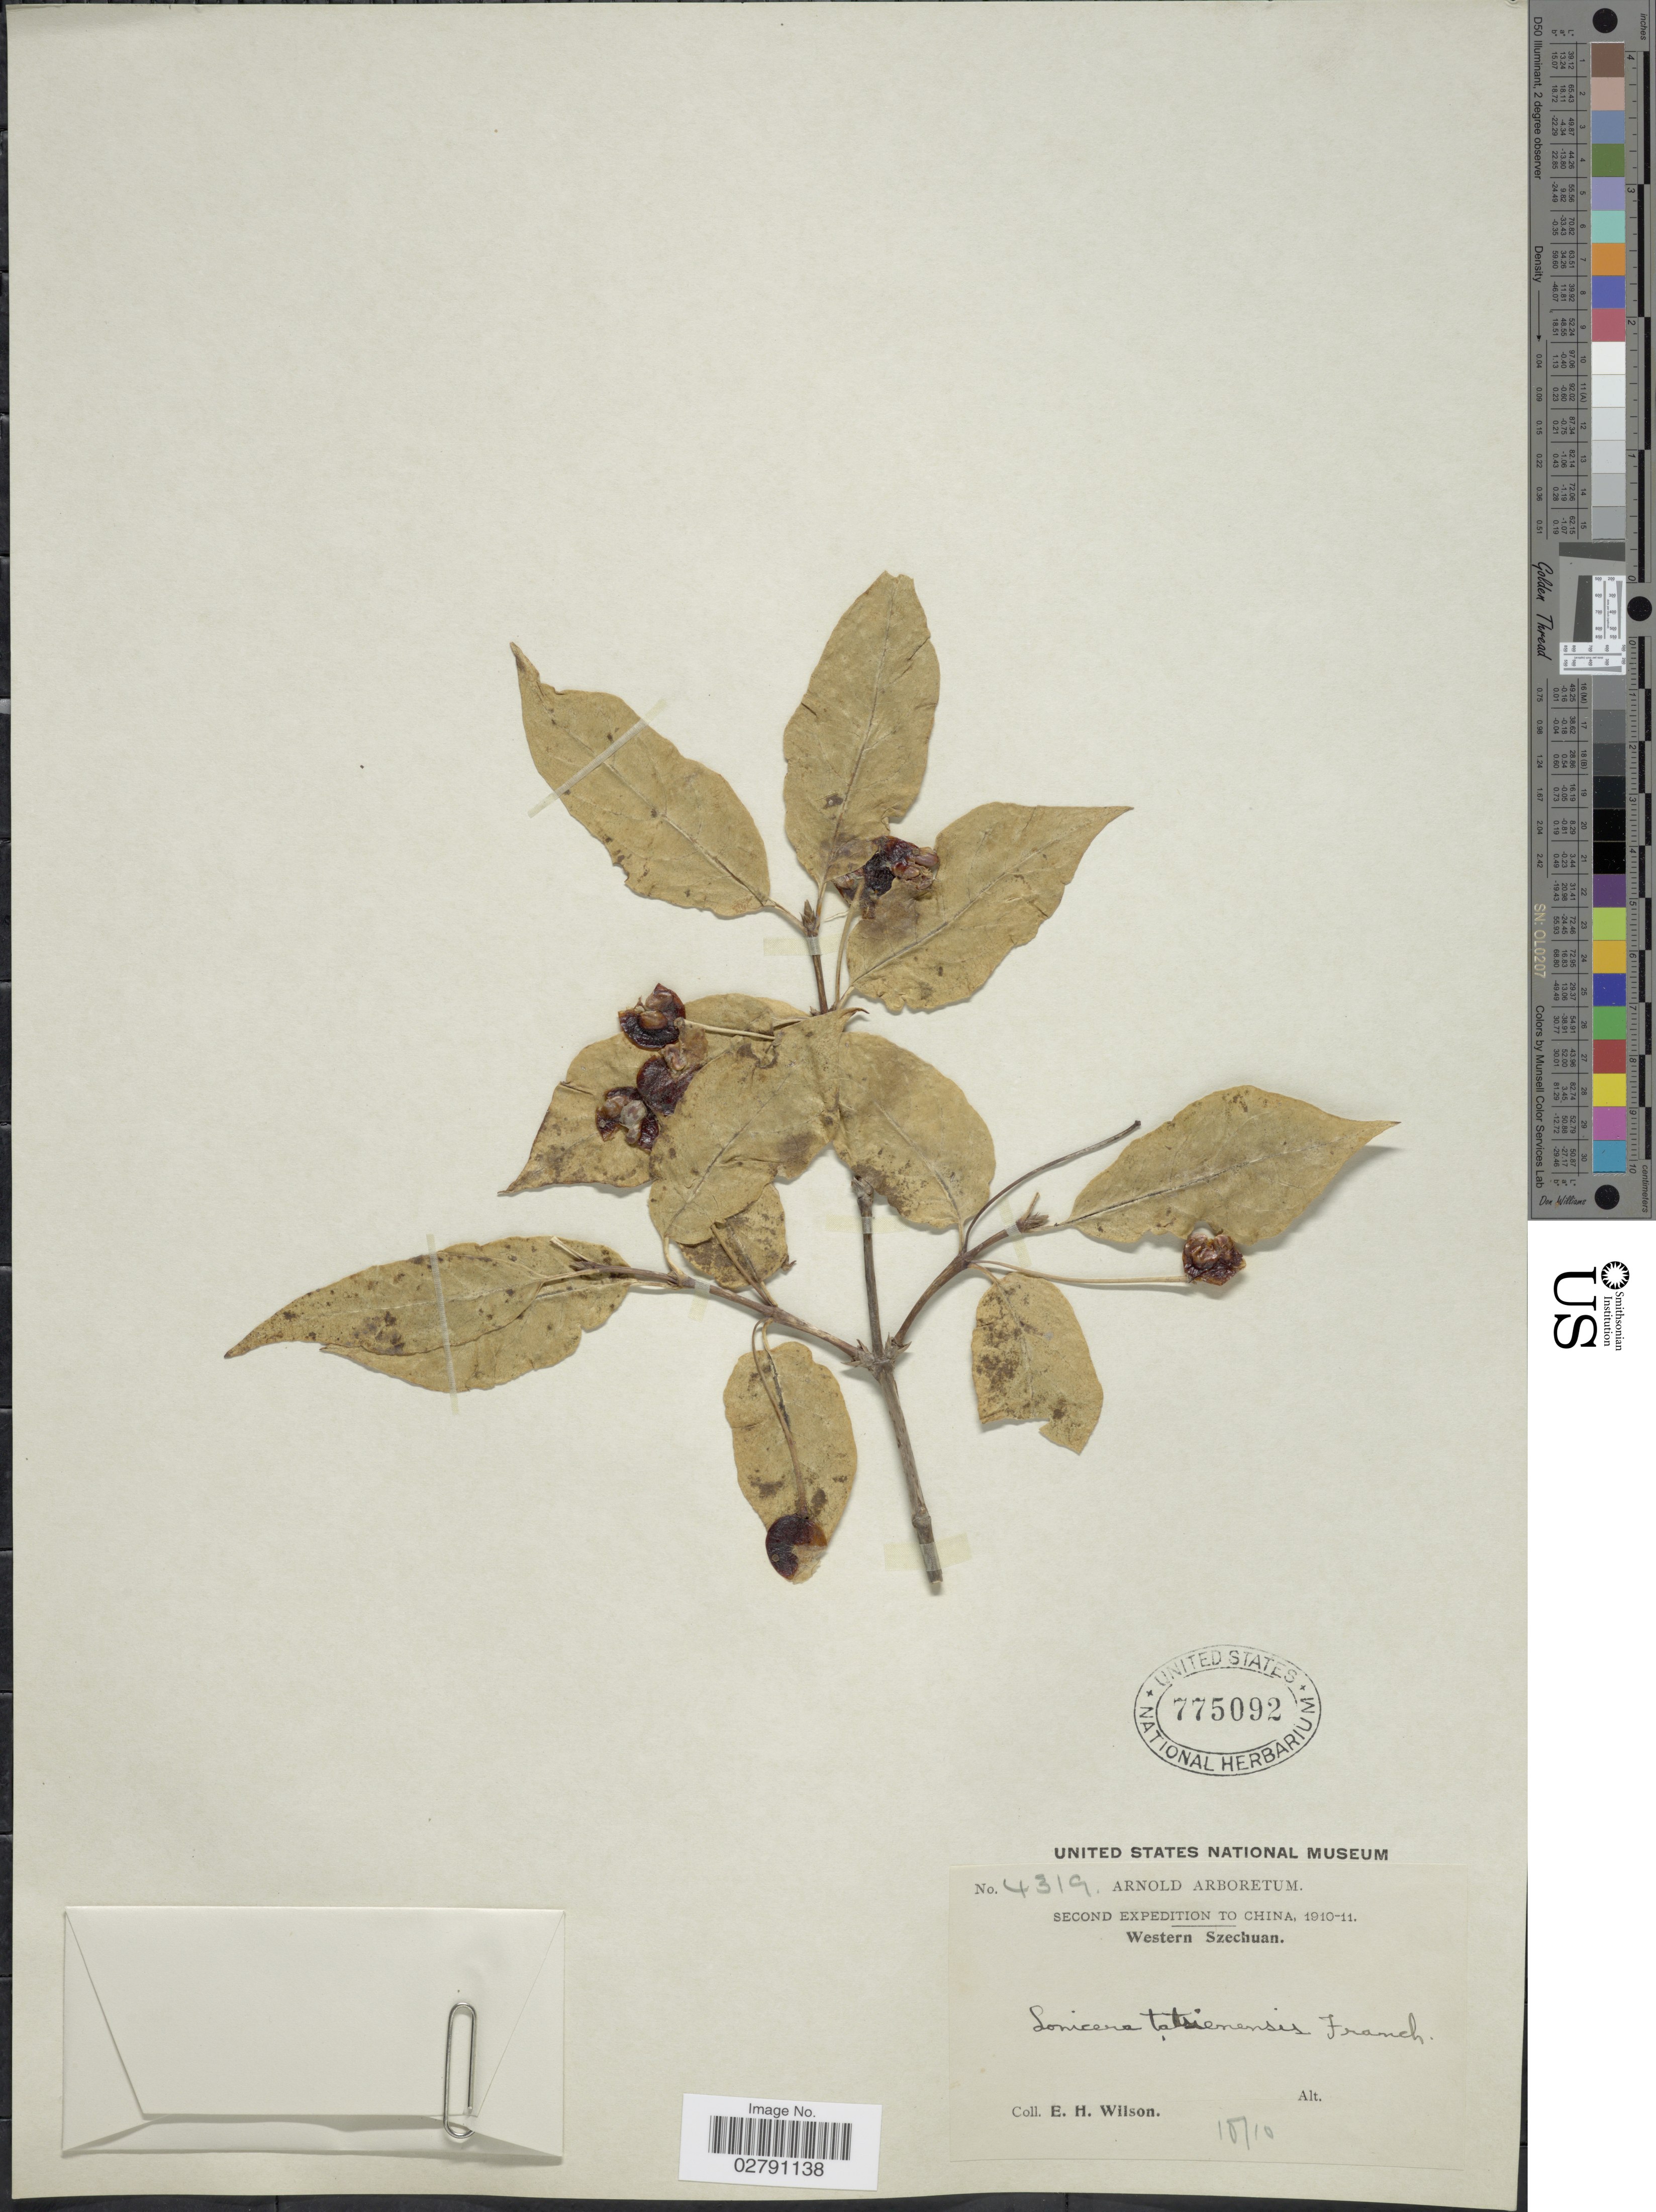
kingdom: Plantae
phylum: Tracheophyta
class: Magnoliopsida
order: Dipsacales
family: Caprifoliaceae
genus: Lonicera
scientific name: Lonicera tatsienensis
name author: Franch.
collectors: E. Wilson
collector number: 4319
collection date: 1910-10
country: China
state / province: Sichuan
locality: Western Szechuan.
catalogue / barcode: US 775092